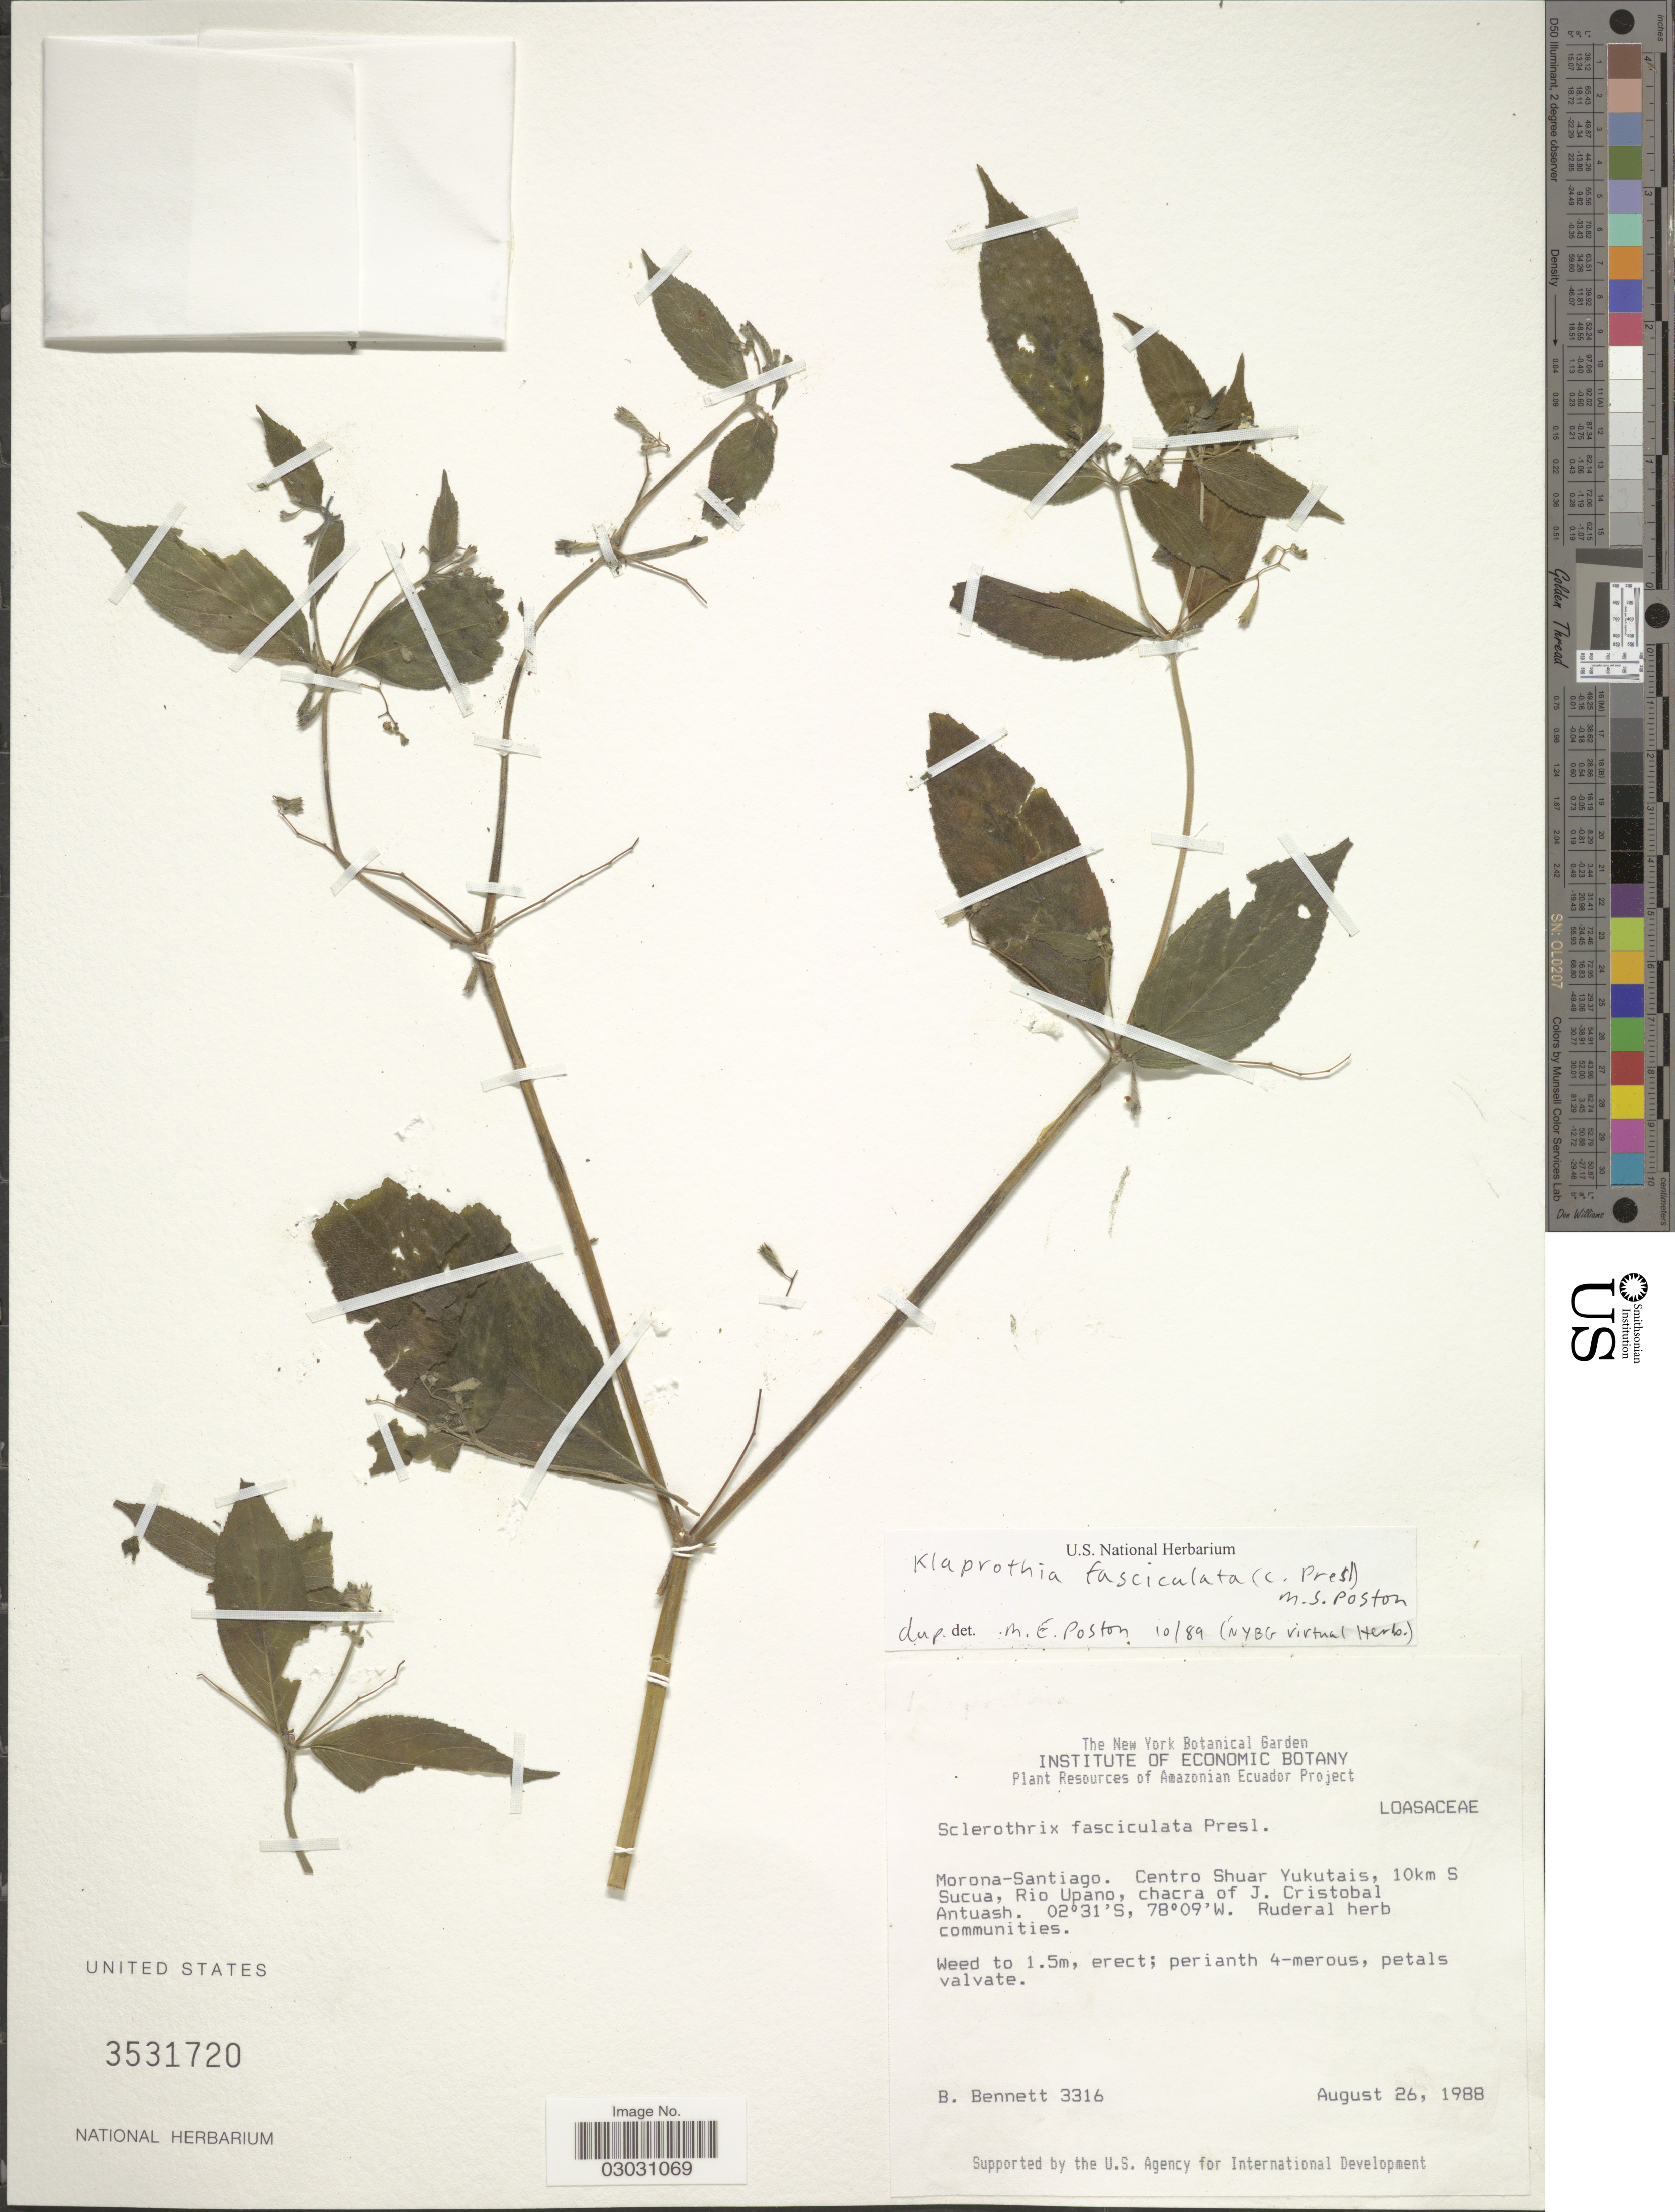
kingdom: Plantae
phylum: Tracheophyta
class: Magnoliopsida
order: Cornales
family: Loasaceae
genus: Klaprothia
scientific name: Klaprothia fasciculata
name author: (C. Presl) Poston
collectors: B. Bennett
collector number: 3316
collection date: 1988-08-26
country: Ecuador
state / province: Morona-Santiago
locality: Centro Shuar Yukutais, 10km S Sucua, Rio Upano, chacra of J. Cristobal Antuash.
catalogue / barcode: US 3531720